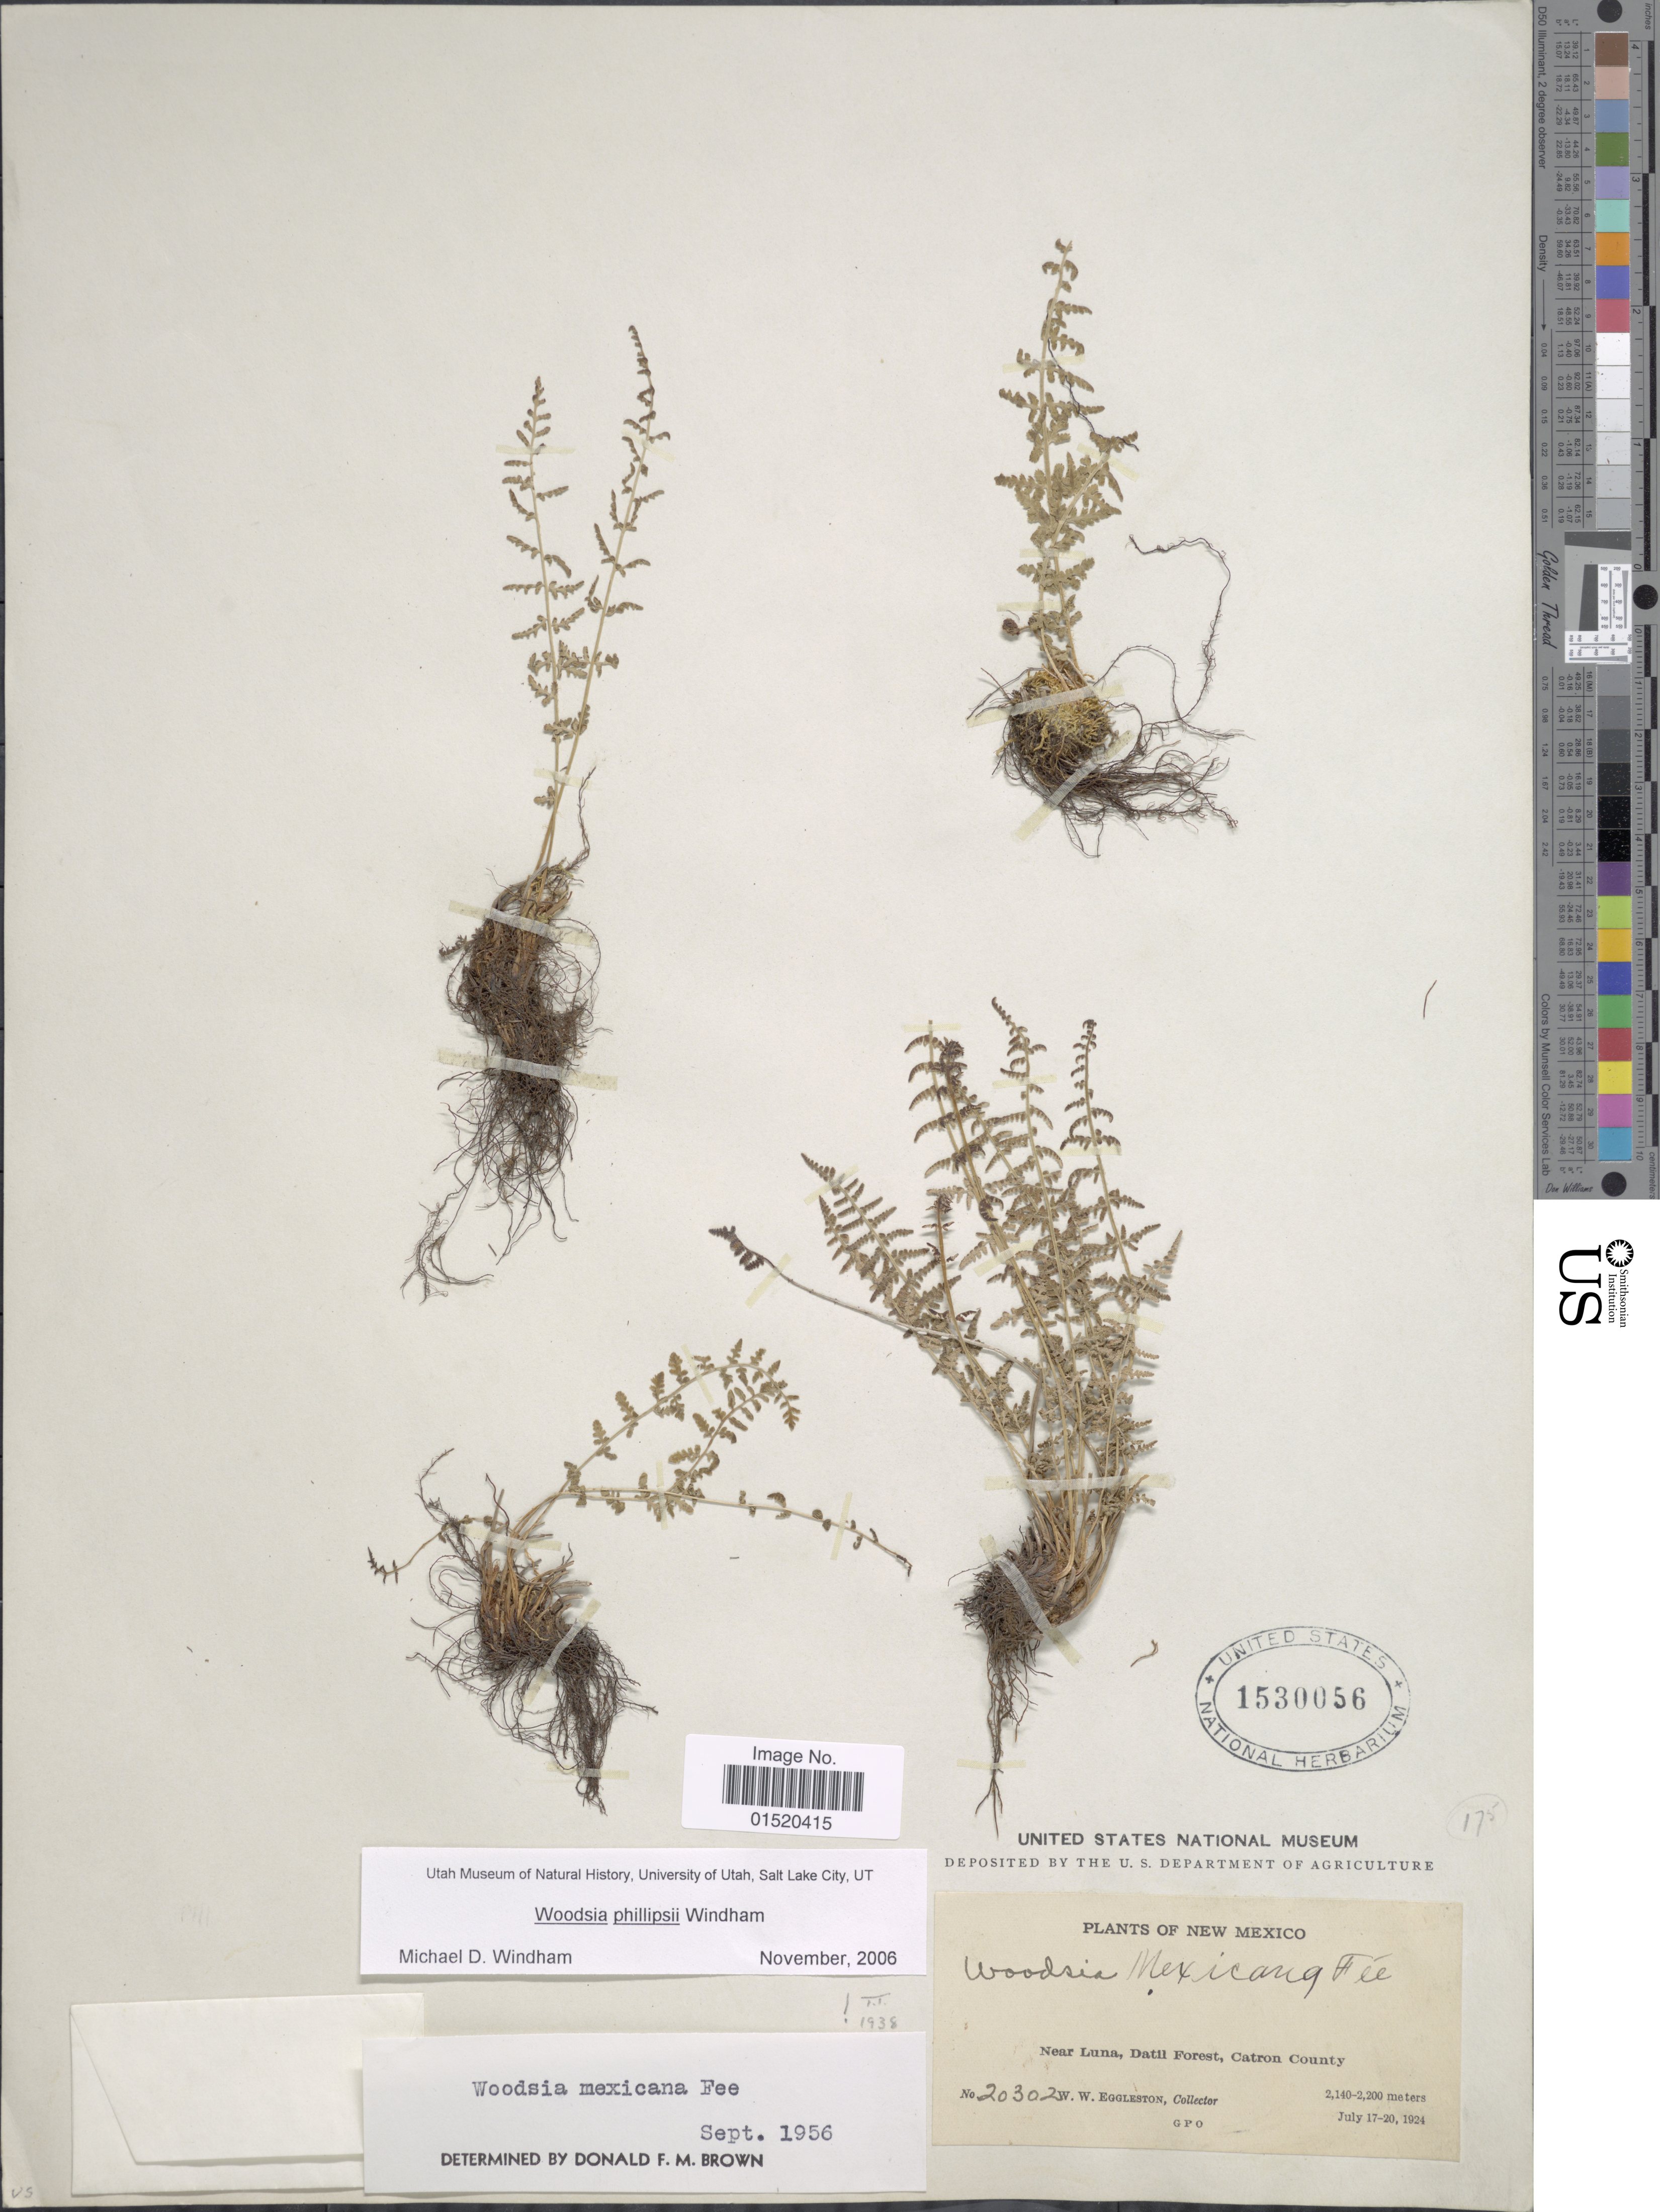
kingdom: Plantae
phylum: Tracheophyta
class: Polypodiopsida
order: Polypodiales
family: Woodsiaceae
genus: Woodsia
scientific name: Woodsia phillipsii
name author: Windham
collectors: W. W. Eggleston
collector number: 20302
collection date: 1924-07-17/1924-07-20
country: United States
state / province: New Mexico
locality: Near Luna, Datil Forest, Catron County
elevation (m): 2140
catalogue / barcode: US 1530056